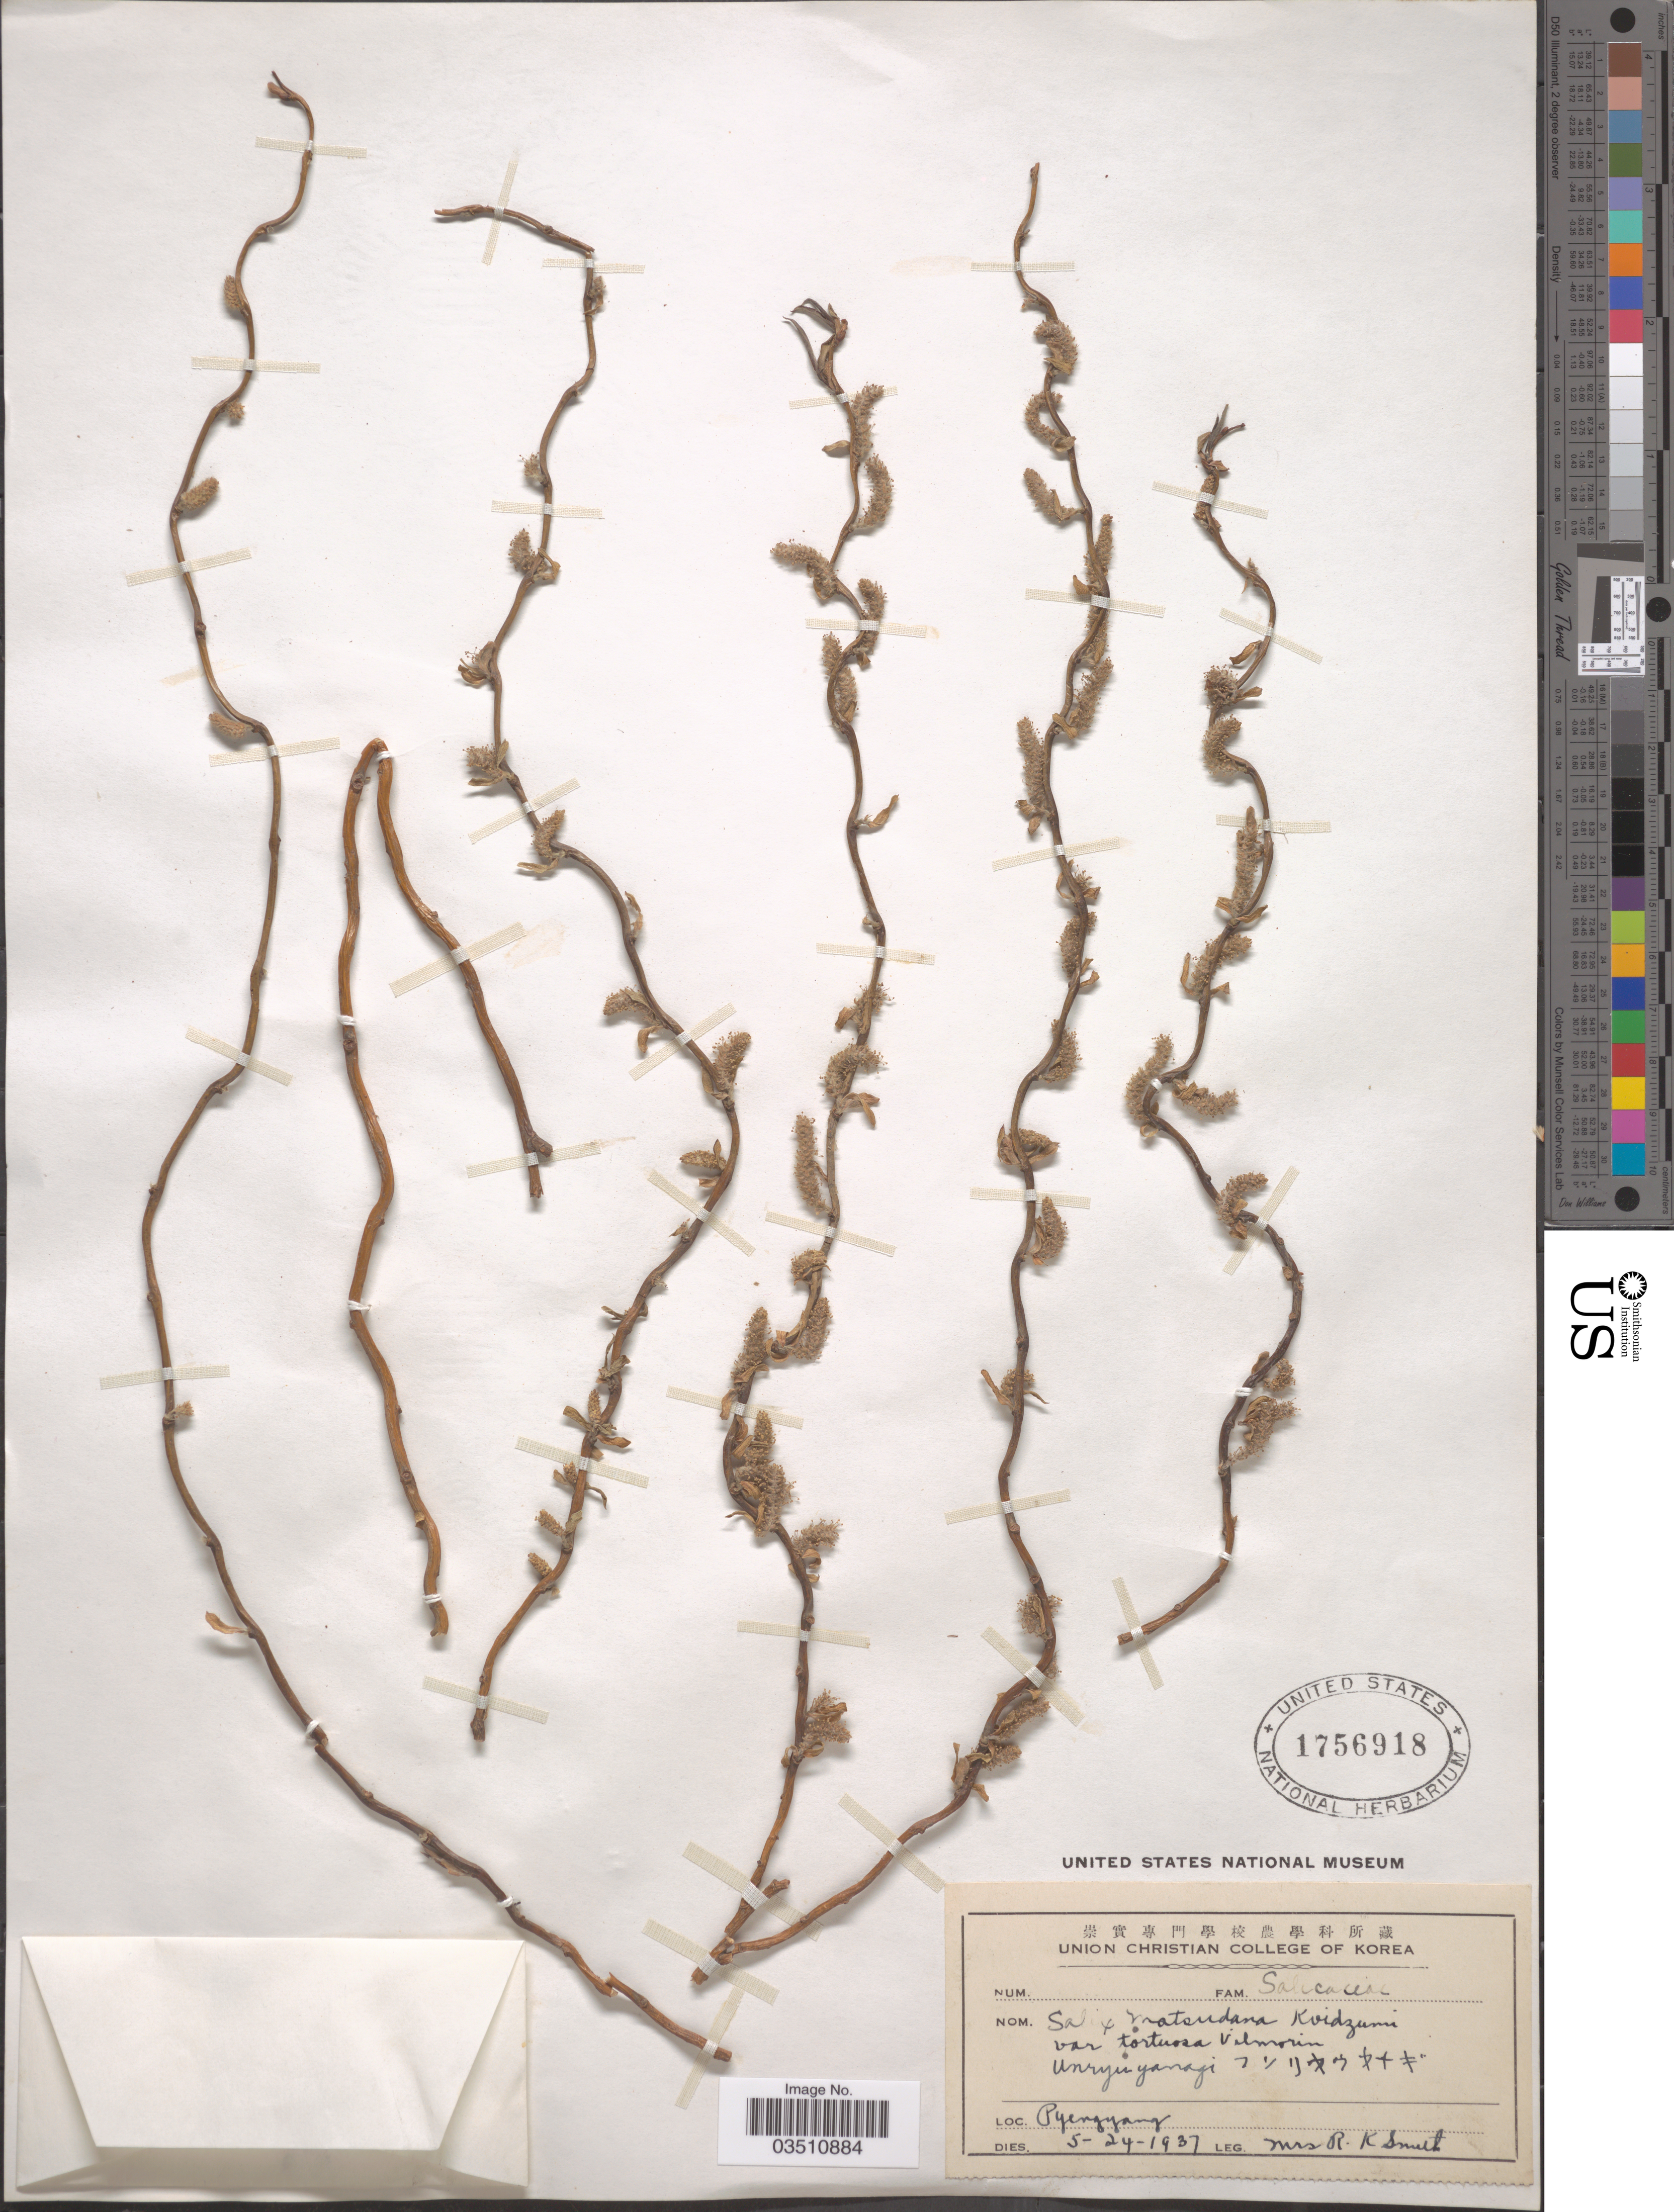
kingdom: Plantae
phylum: Tracheophyta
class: Magnoliopsida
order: Malpighiales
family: Salicaceae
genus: Salix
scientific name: Salix matsudana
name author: Koidz.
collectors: Mrs. R. K. Smith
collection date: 1937-05-24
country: North Korea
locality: Pyengyang.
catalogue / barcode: US 1756918